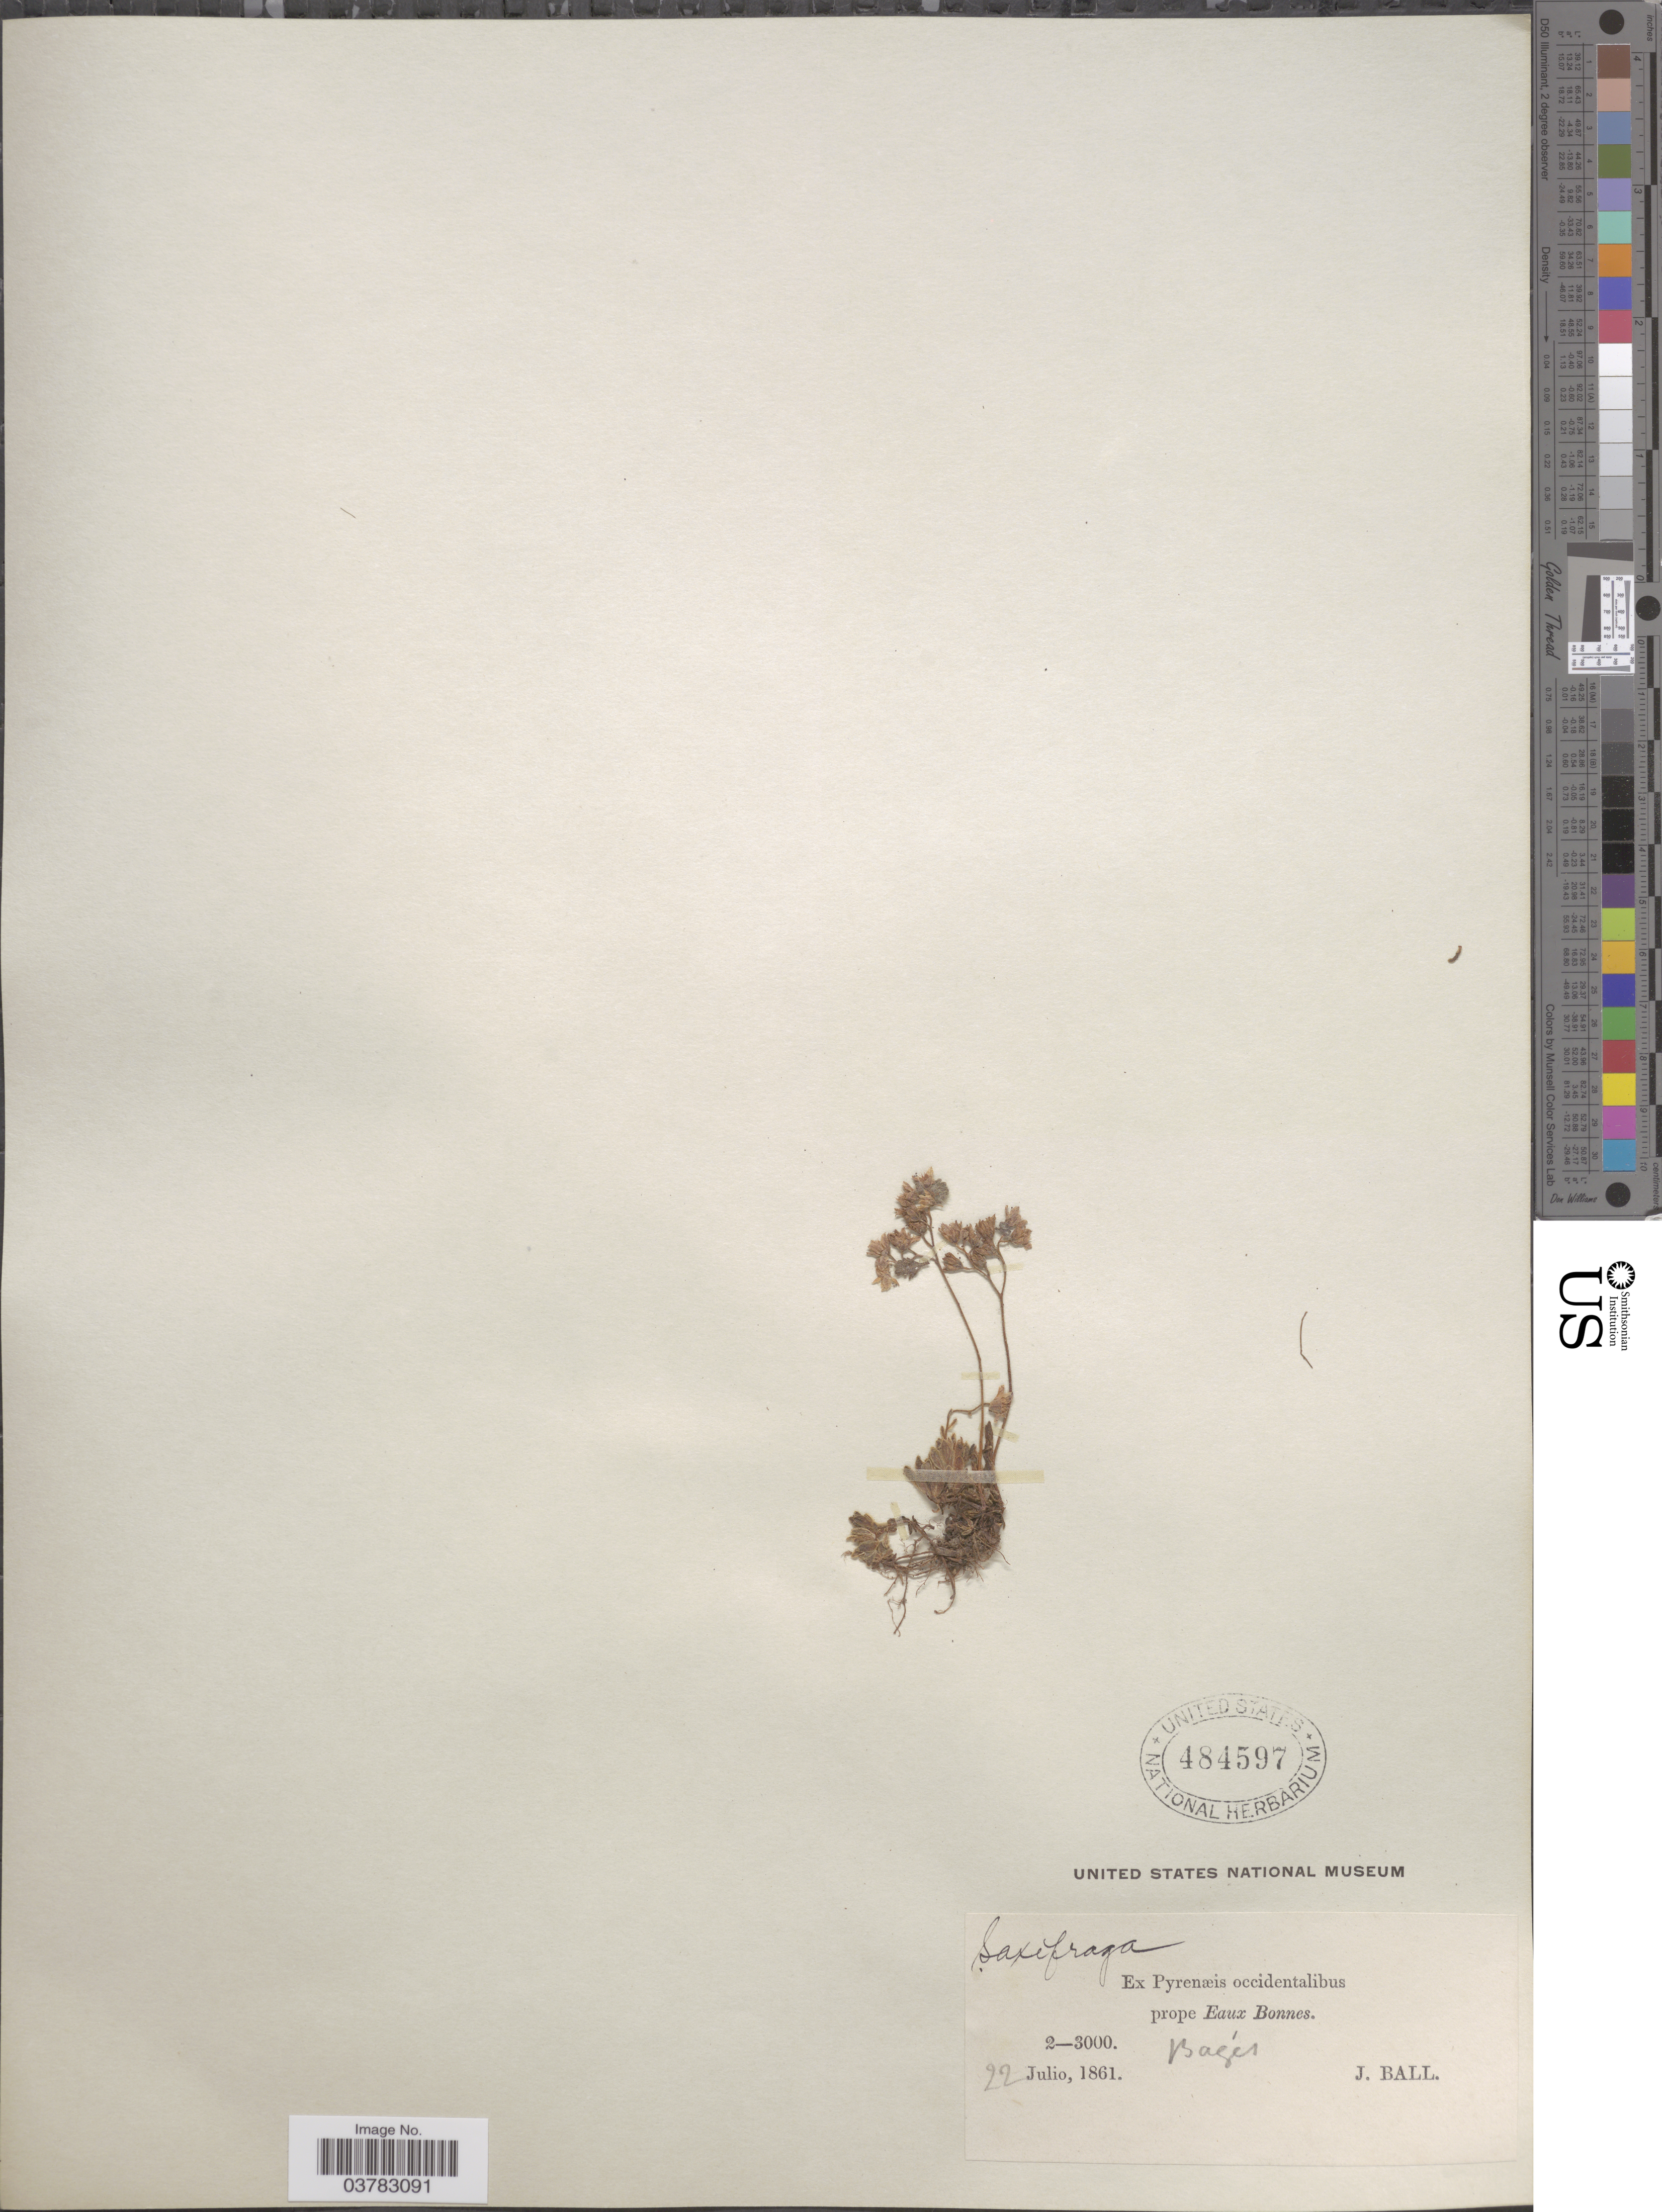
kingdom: Plantae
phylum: Tracheophyta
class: Magnoliopsida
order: Saxifragales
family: Saxifragaceae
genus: Saxifraga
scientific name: Saxifraga sp.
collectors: J. Ball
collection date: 1861-07-22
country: France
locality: Ex Pyrenæis occidentalibus prope Eaux Bonnes. Bagés.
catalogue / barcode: US 484597